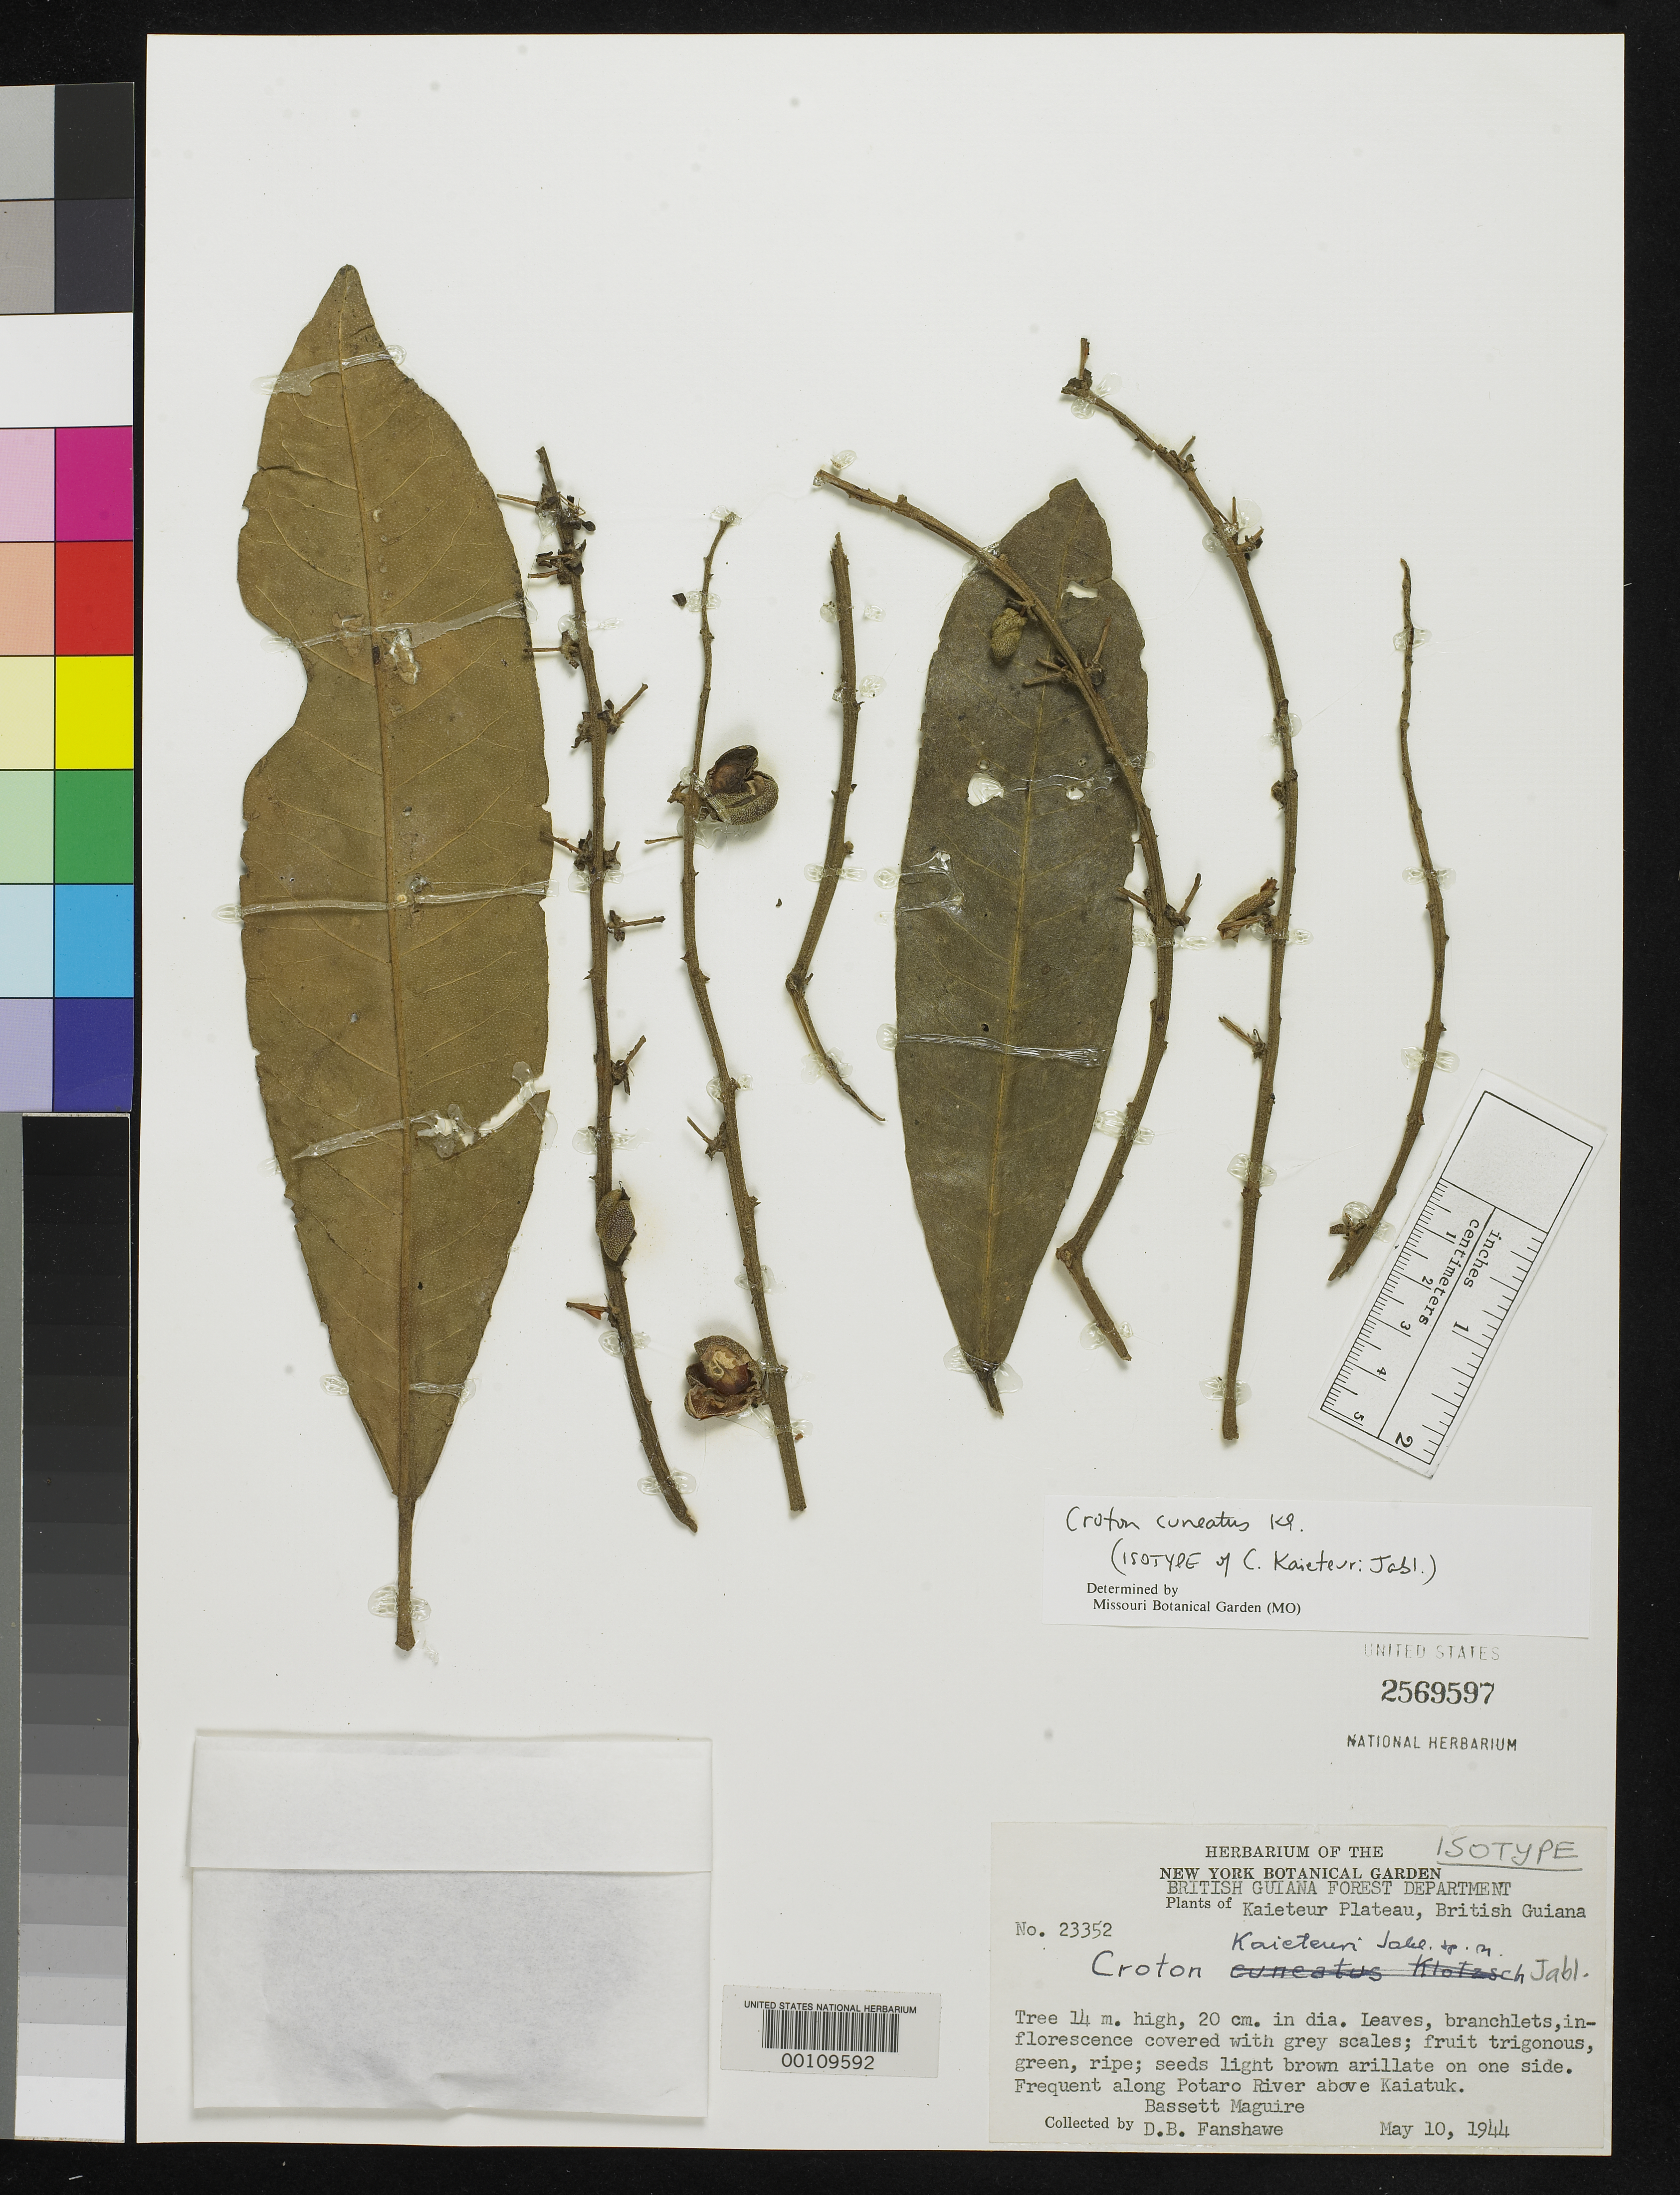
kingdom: Plantae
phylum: Tracheophyta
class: Magnoliopsida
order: Malpighiales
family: Euphorbiaceae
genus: Croton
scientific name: Croton kaieteuri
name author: Jabl.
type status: Isotype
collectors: B. Maguire & D. B. Fanshawe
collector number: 23352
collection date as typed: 10 May 1944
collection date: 1944-05-10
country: Guyana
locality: Potaro River above Kaiatuk.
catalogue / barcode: US 2569597